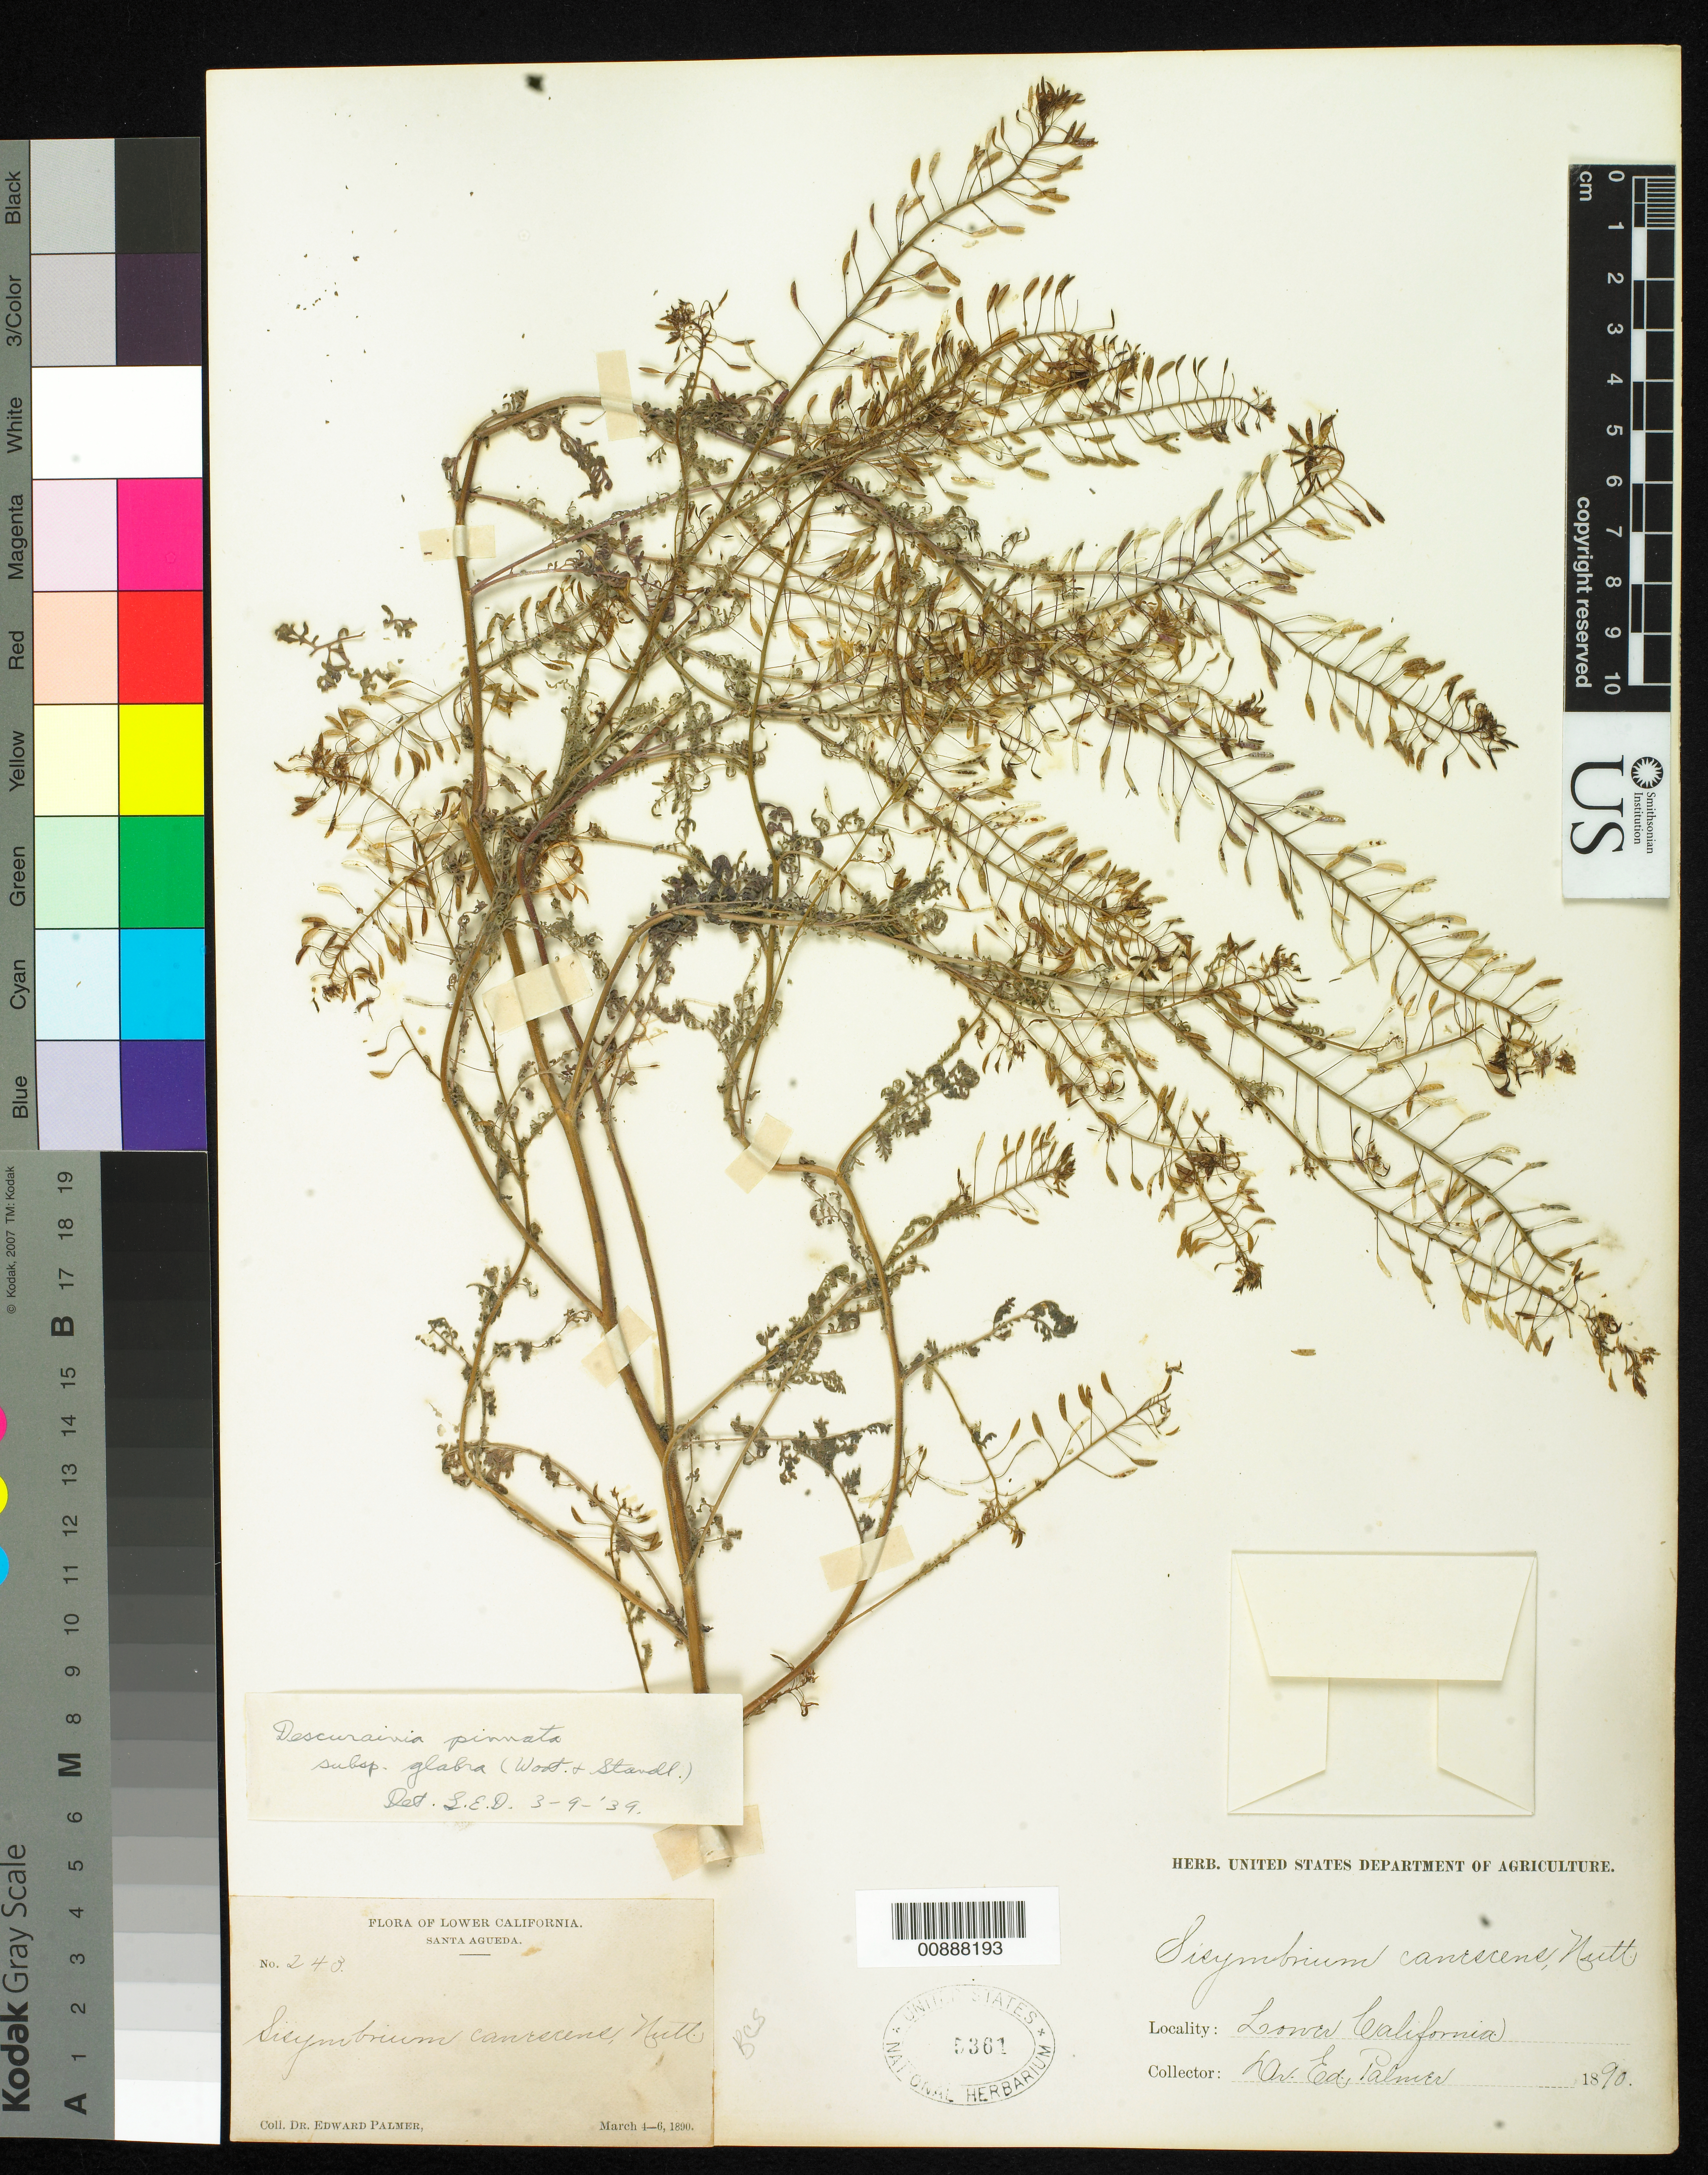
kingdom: Plantae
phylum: Tracheophyta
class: Magnoliopsida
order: Brassicales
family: Brassicaceae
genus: Descurainia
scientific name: Descurainia pinnata subsp. glabra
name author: (Wooton & Standl.) Detling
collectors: E. Palmer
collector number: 243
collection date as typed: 04 Mar 1890 to 06 Mar 1890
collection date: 1890-03-04/1890-03-06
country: Mexico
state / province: Baja California Sur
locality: Santa Agueda, Baja California Sur.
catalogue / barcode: US 5361